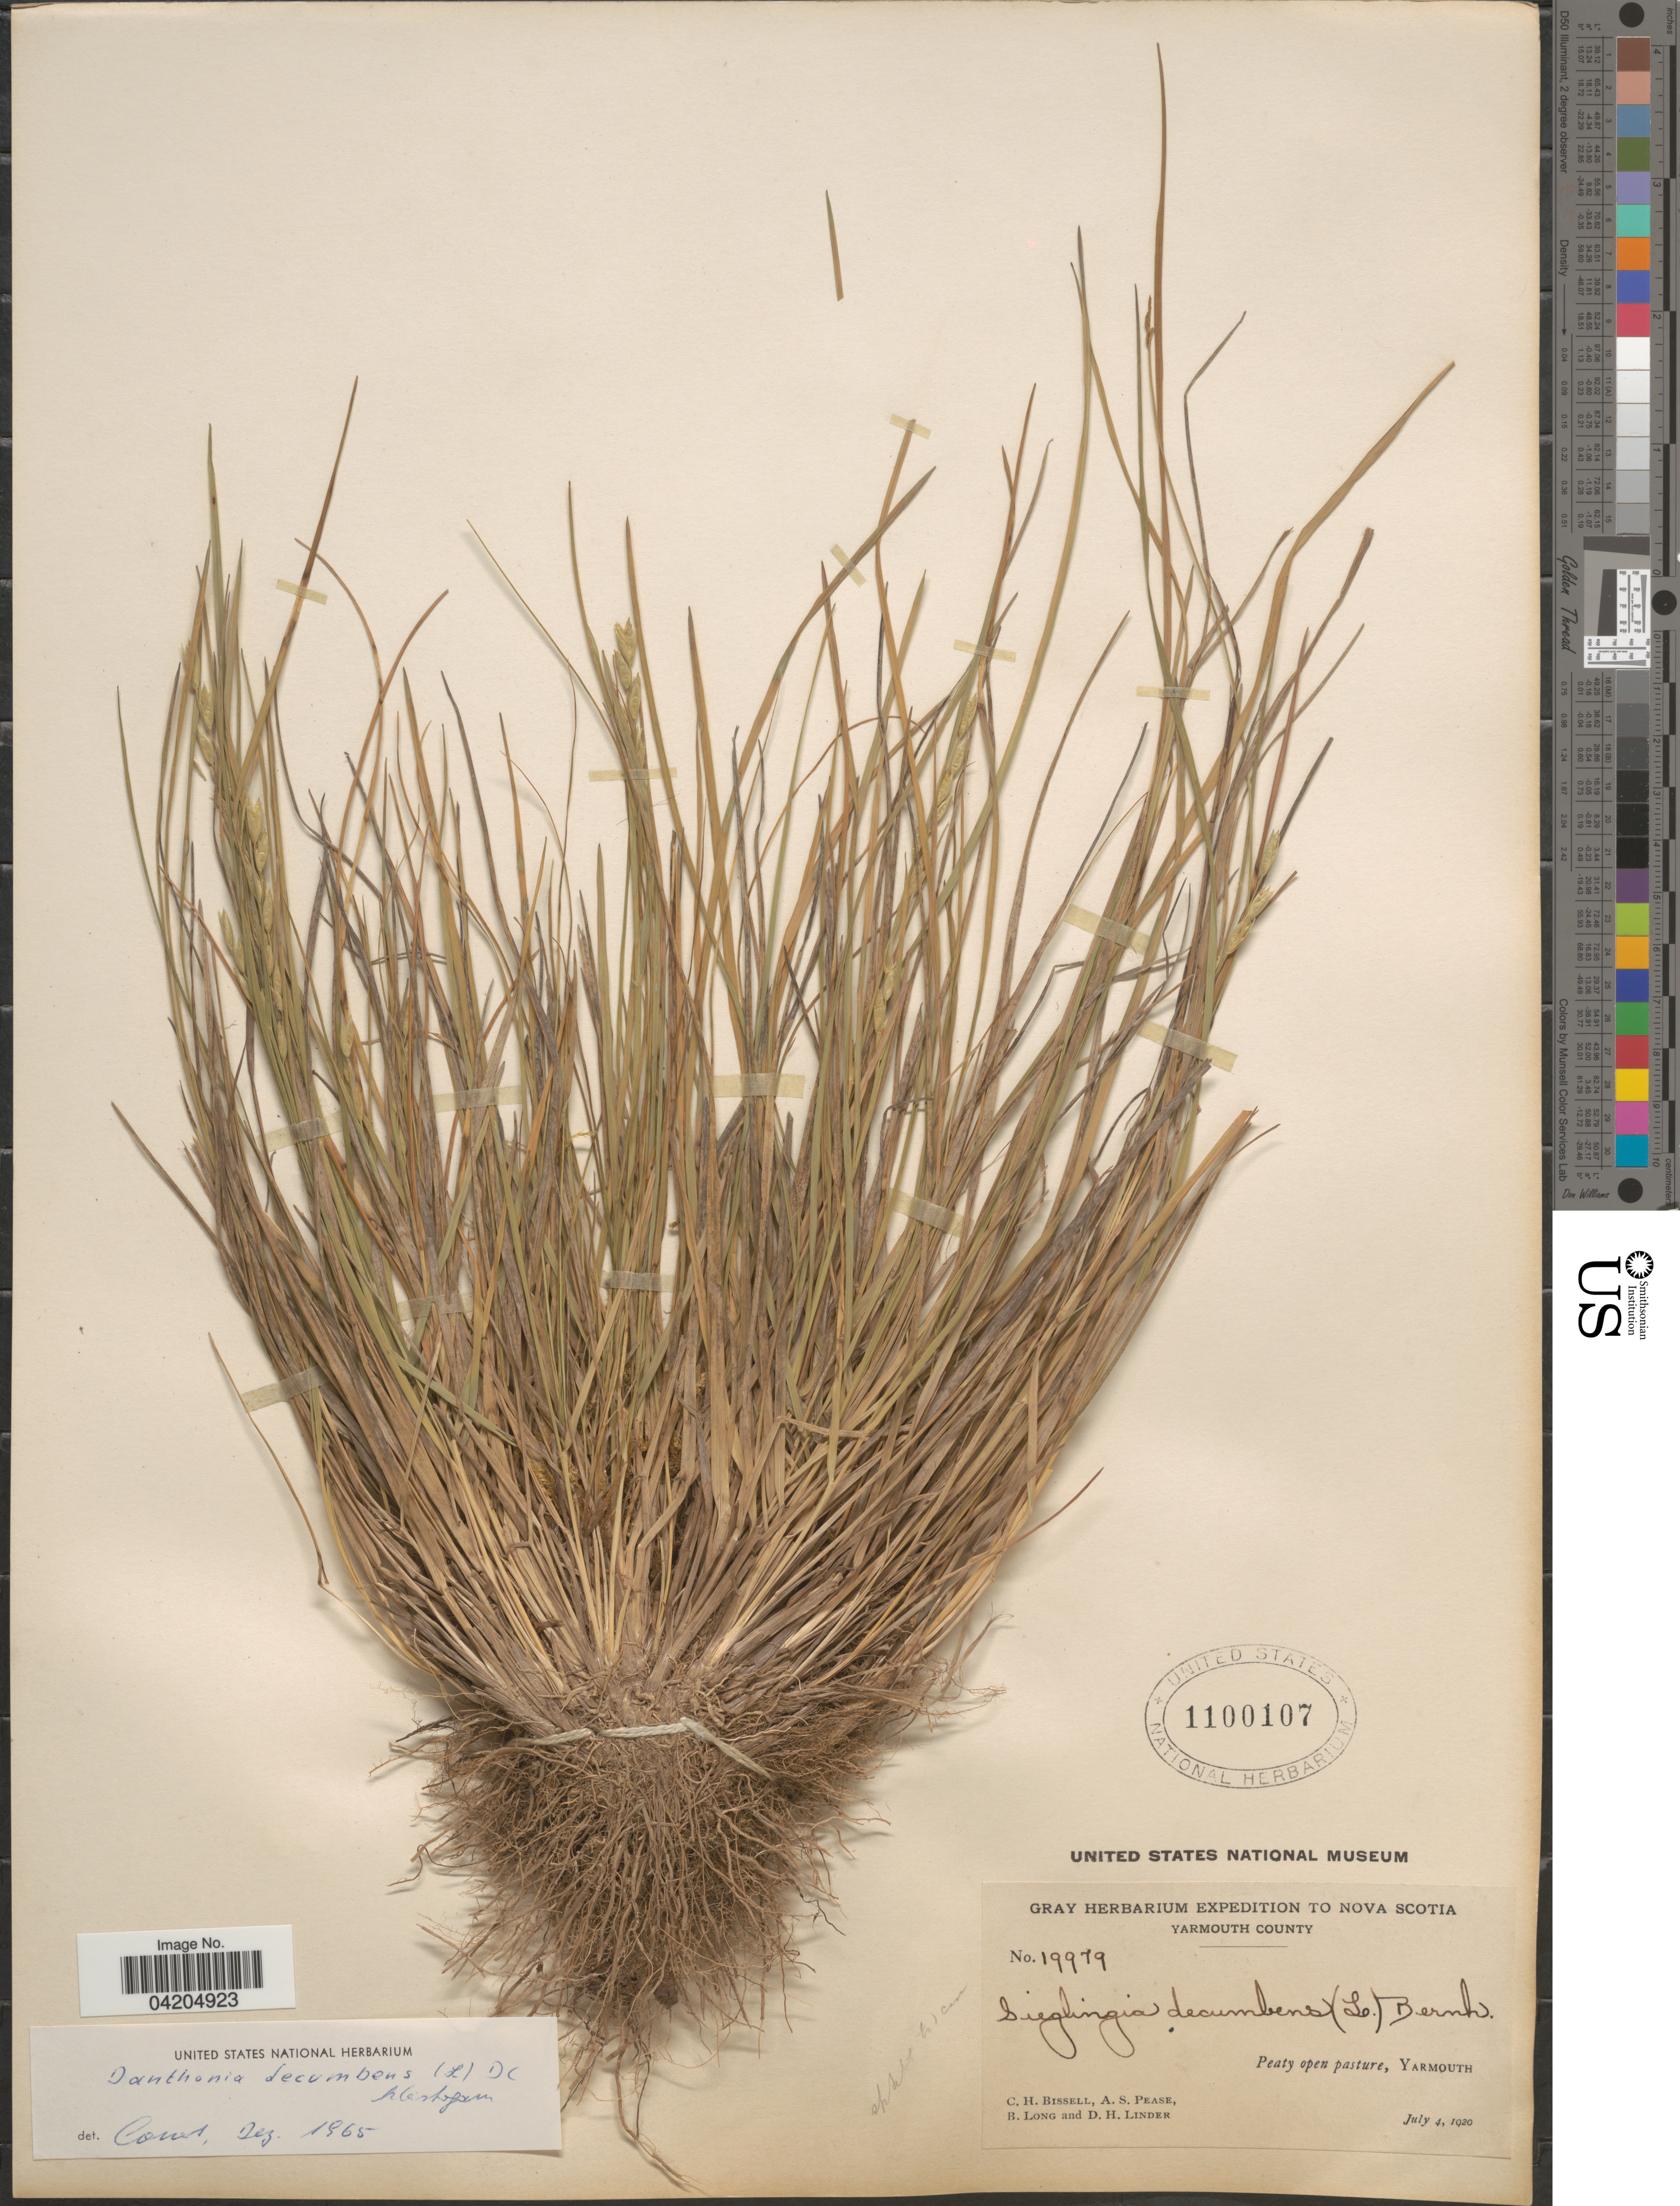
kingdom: Plantae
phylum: Tracheophyta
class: Liliopsida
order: Poales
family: Poaceae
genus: Danthonia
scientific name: Danthonia decumbens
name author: (L.) DC.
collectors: C. Bissell, A. S. Pease, B. Long & D. Linder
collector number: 19979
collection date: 1920-07-04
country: Canada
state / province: Nova Scotia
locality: Gray Herbarium Expedition to Nova Scotia. Yarmouth County. Yarmouth.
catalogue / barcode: US 1100107